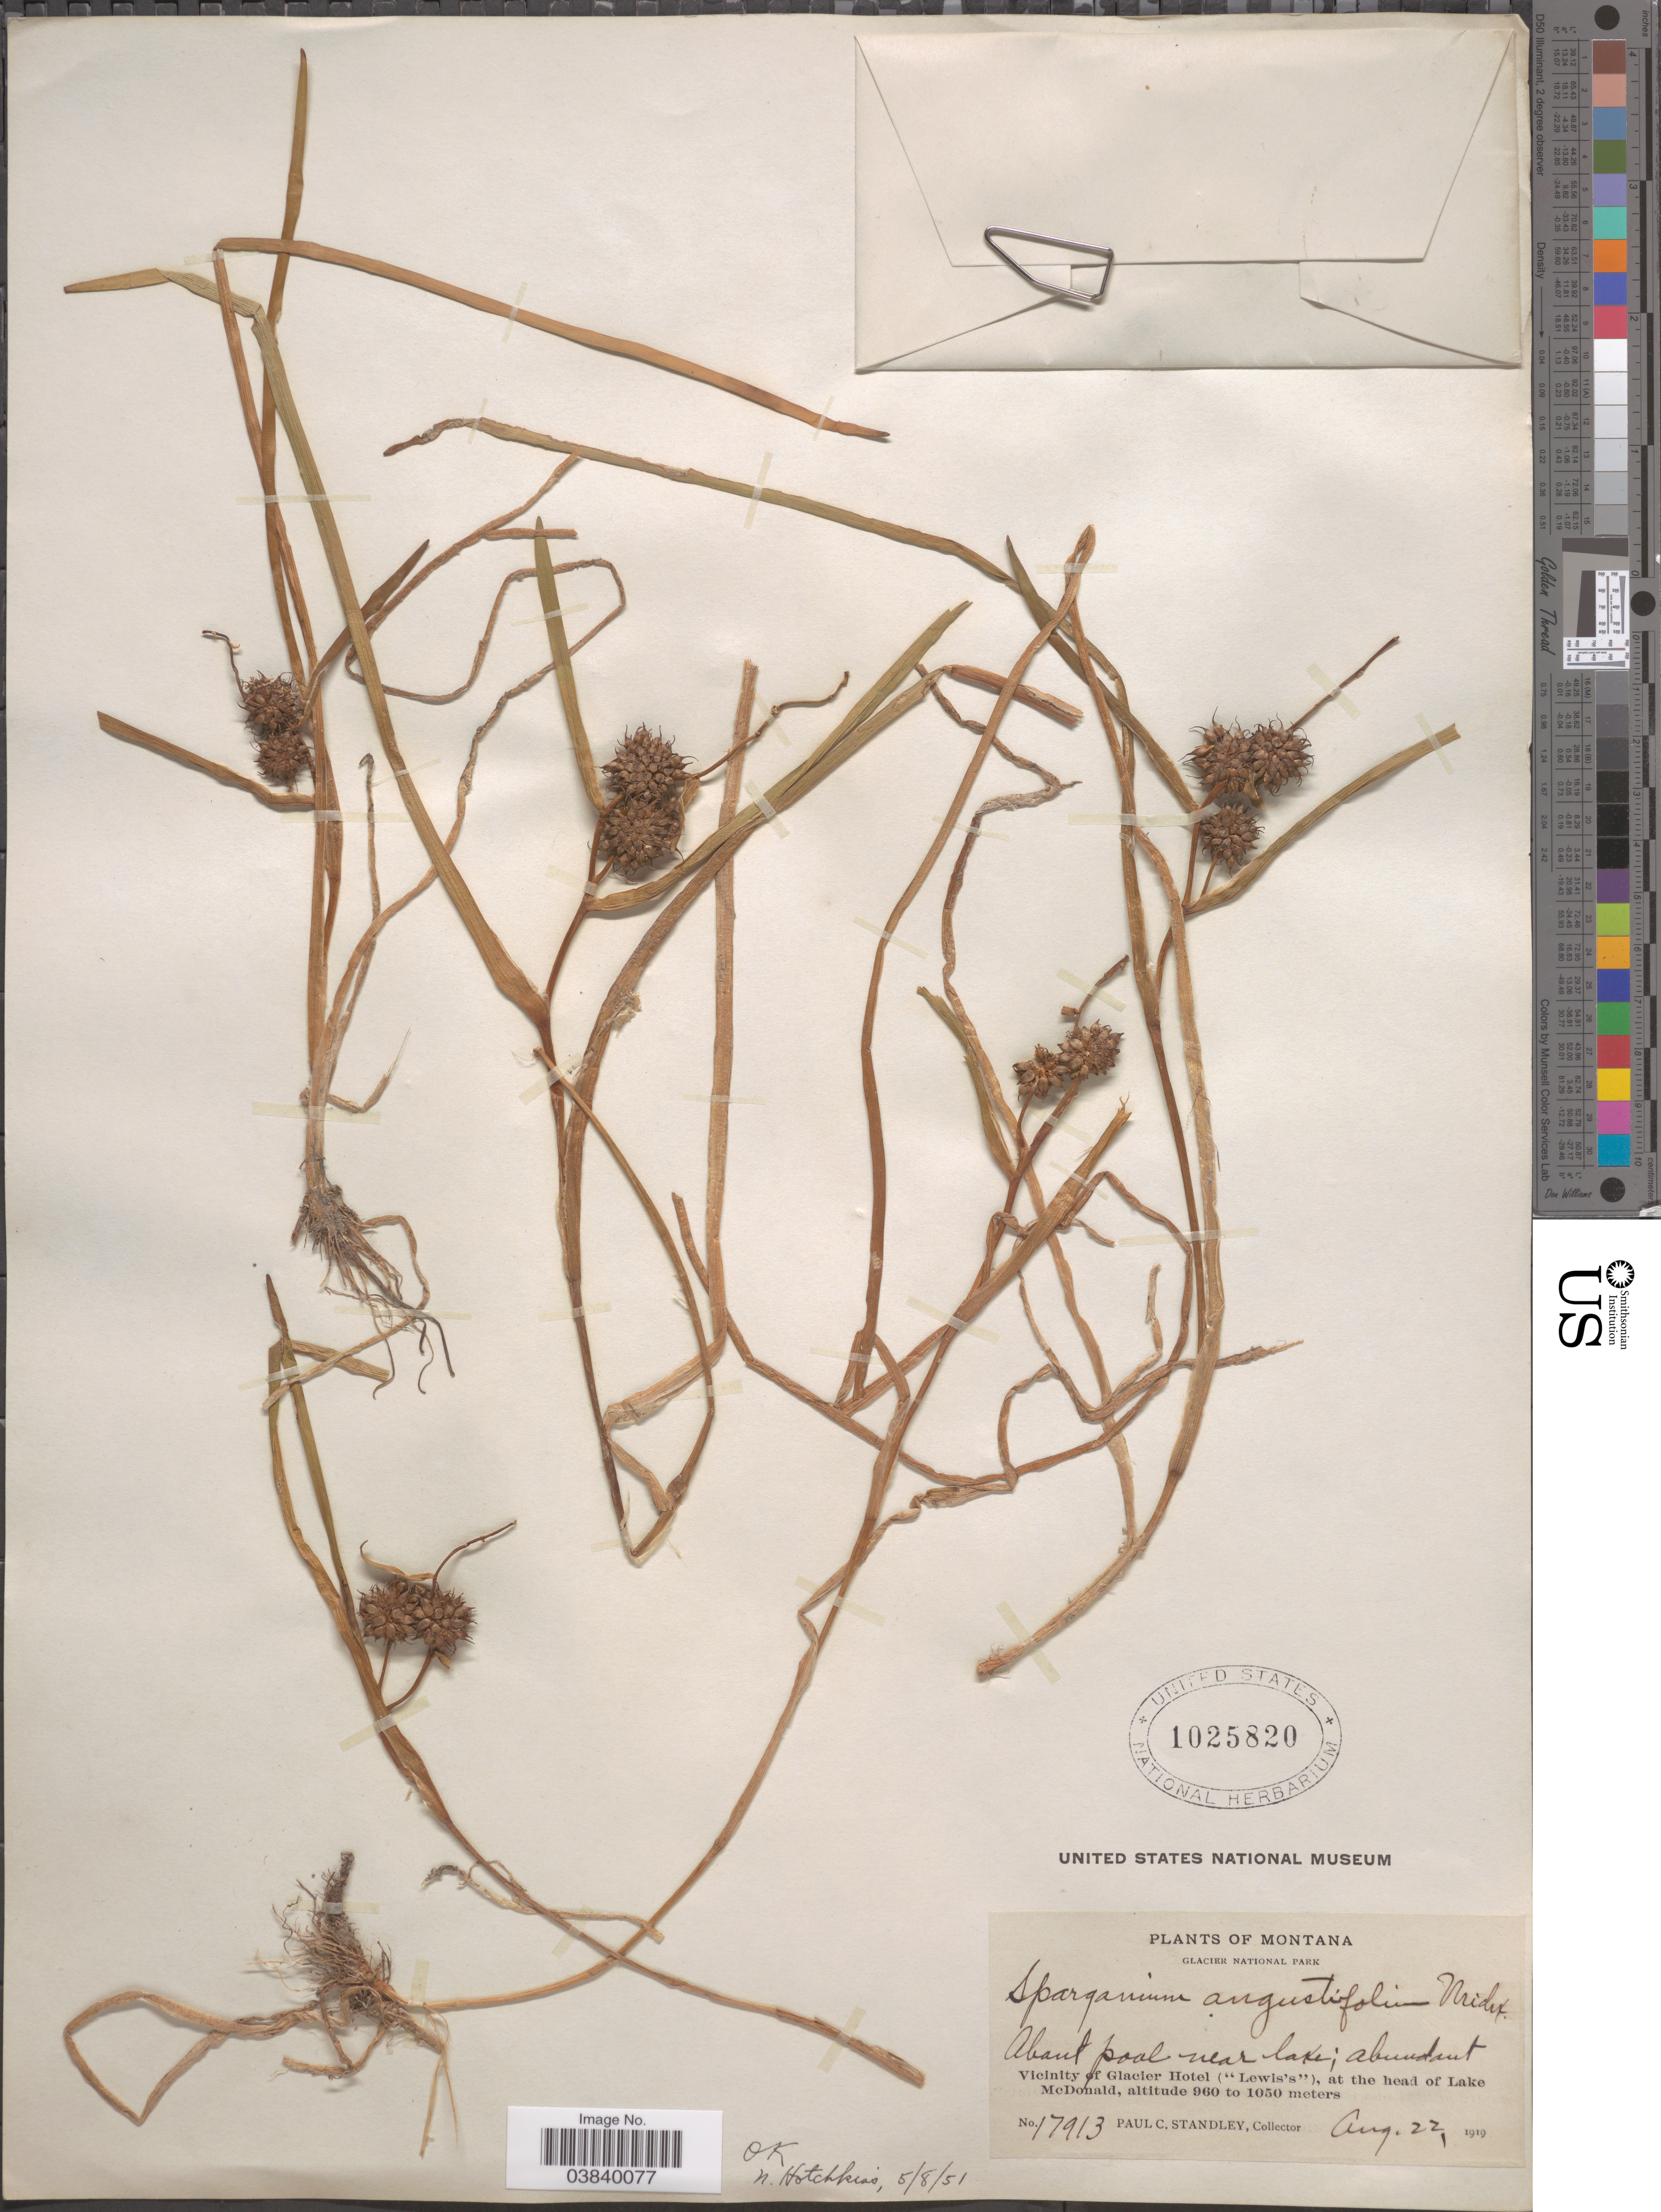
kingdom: Plantae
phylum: Tracheophyta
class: Liliopsida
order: Poales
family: Typhaceae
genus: Sparganium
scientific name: Sparganium angustifolium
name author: Michx.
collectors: P. C. Standley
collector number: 17913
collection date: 1919-08-22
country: United States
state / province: Montana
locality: Glacier National Park. Vicinity of Glacier Hotel ('Lewis's'), at the head of Lake McDonald.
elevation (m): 960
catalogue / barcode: US 1025820